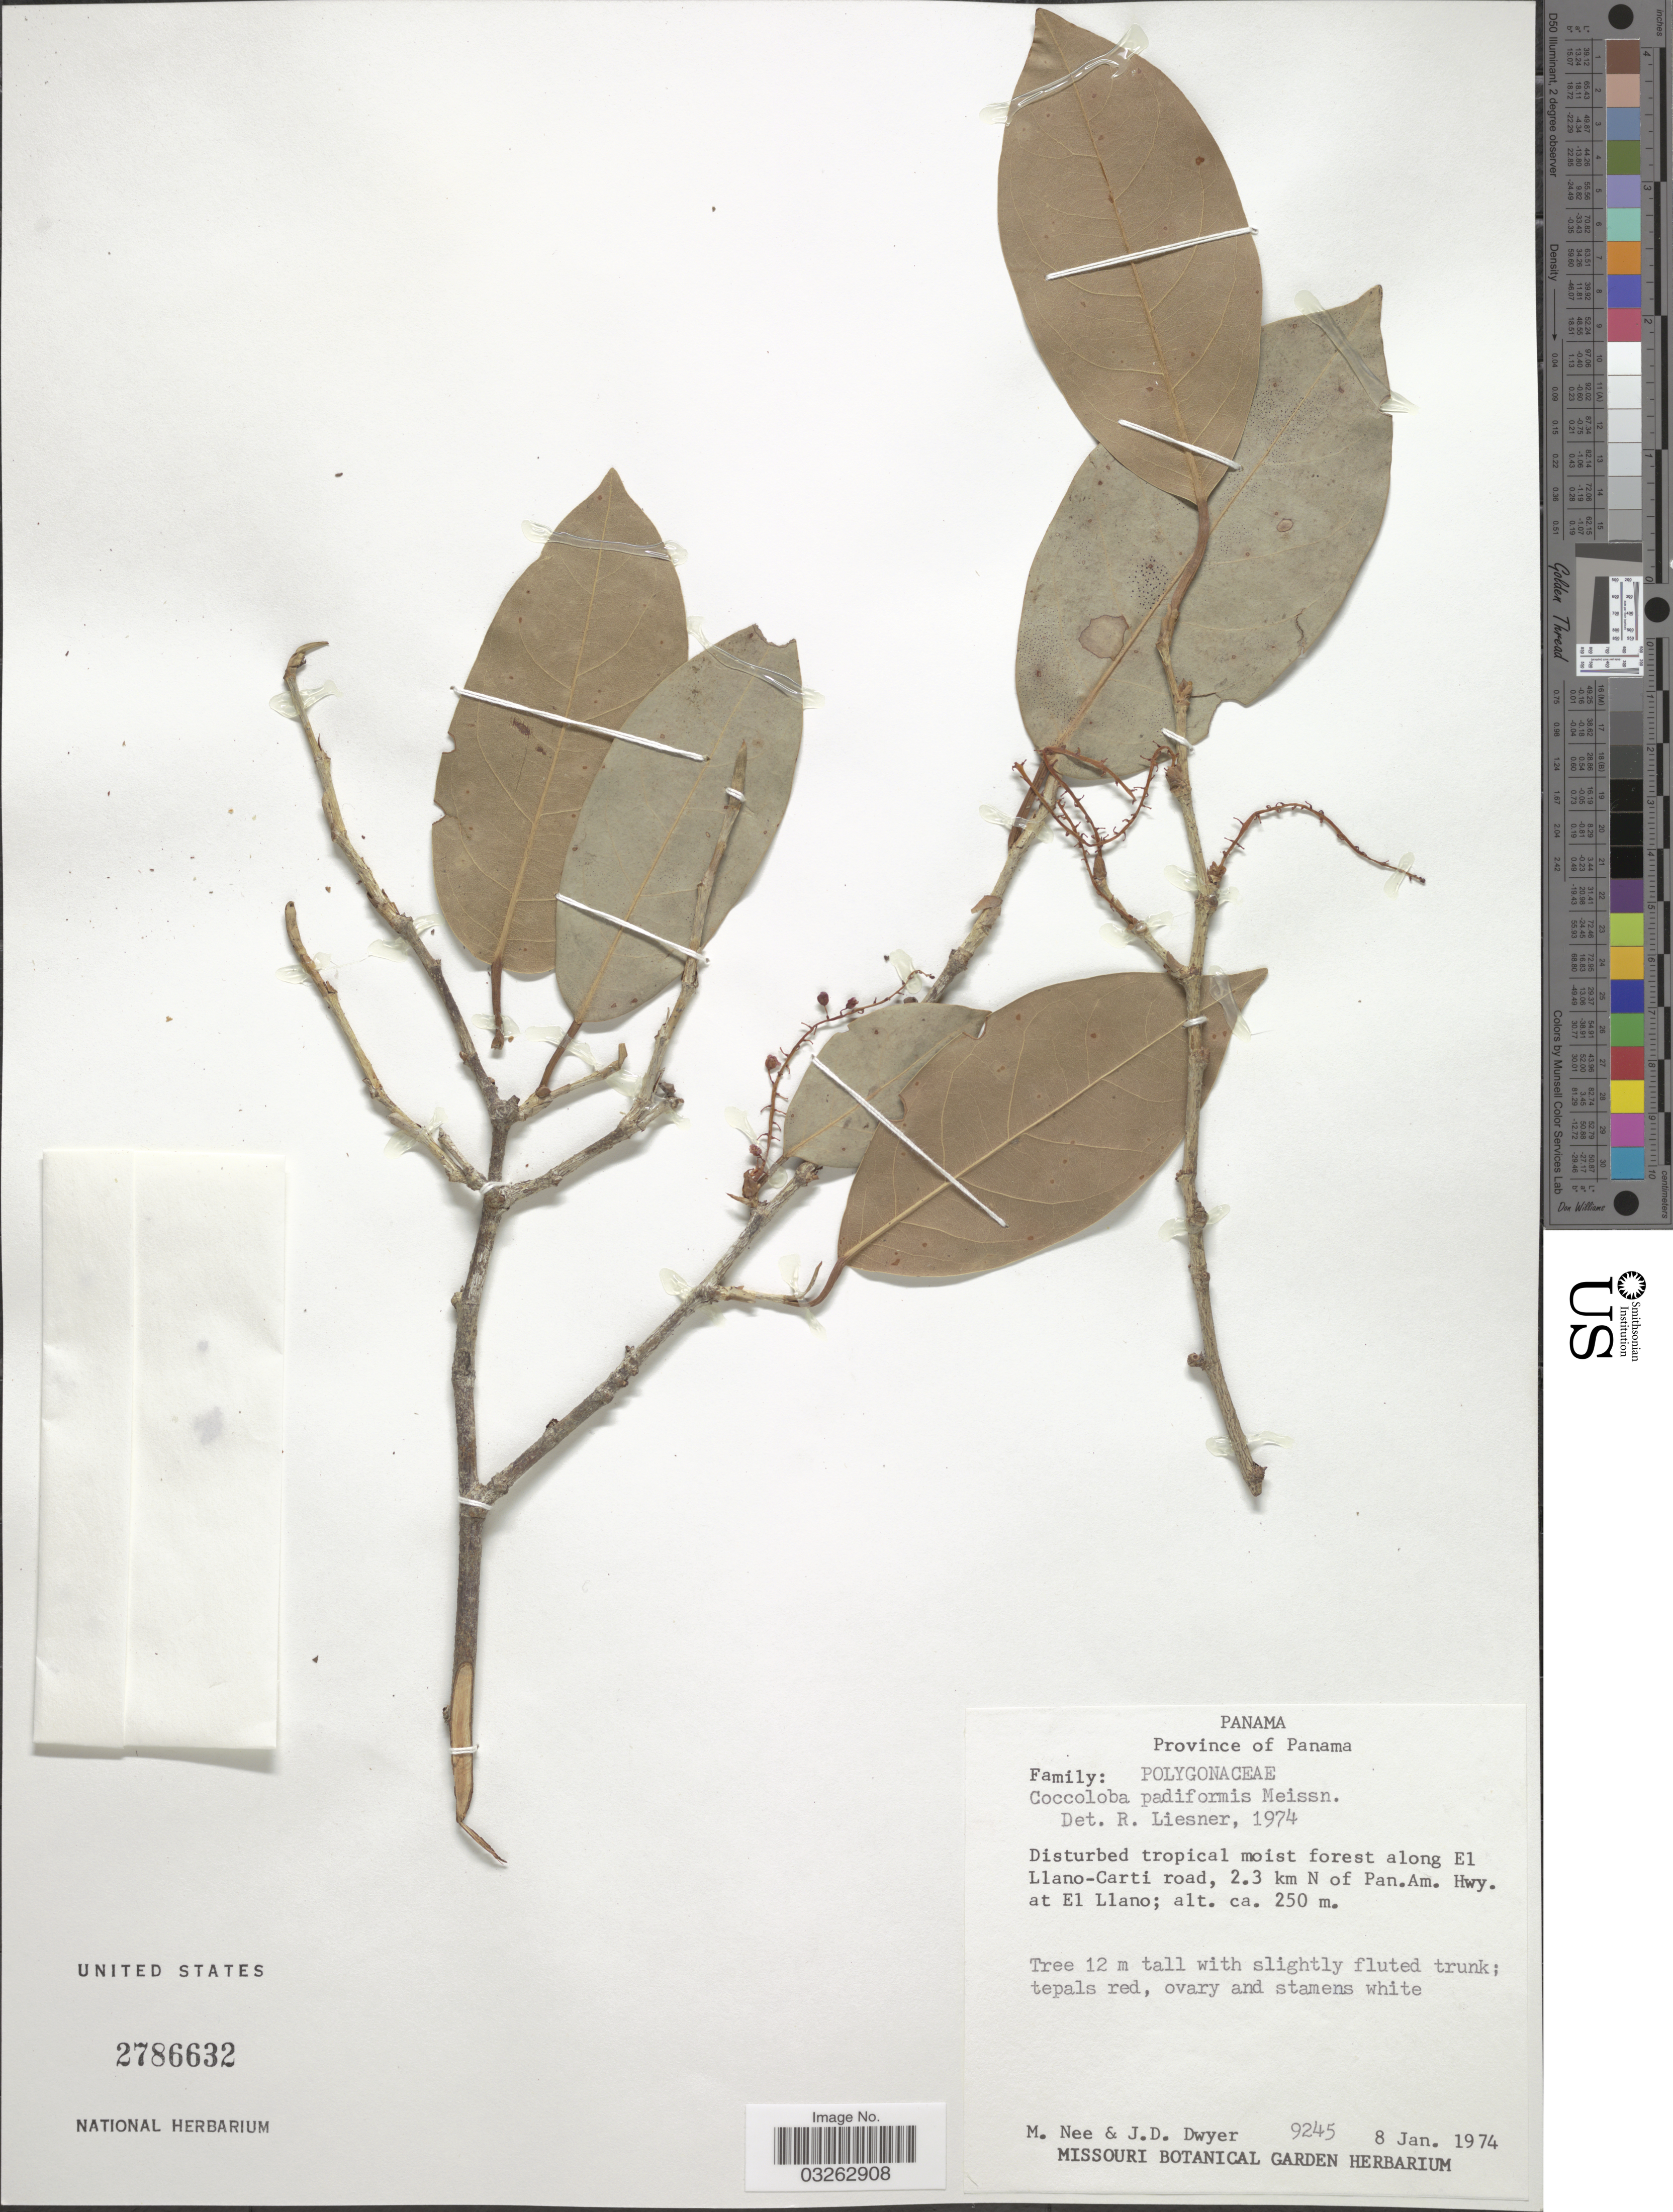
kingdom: Plantae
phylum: Tracheophyta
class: Magnoliopsida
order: Caryophyllales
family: Polygonaceae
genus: Coccoloba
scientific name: Coccoloba padiformis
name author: Meisn.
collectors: M. Nee & J. D. Dwyer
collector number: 9245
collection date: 1974-01-08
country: Panama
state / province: Panamá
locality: Disturbed tropical moist forest along El Llano-Carti road, 2.3 km N of Pan. Am. Hwy. at El Llano.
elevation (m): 250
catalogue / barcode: US 2786632